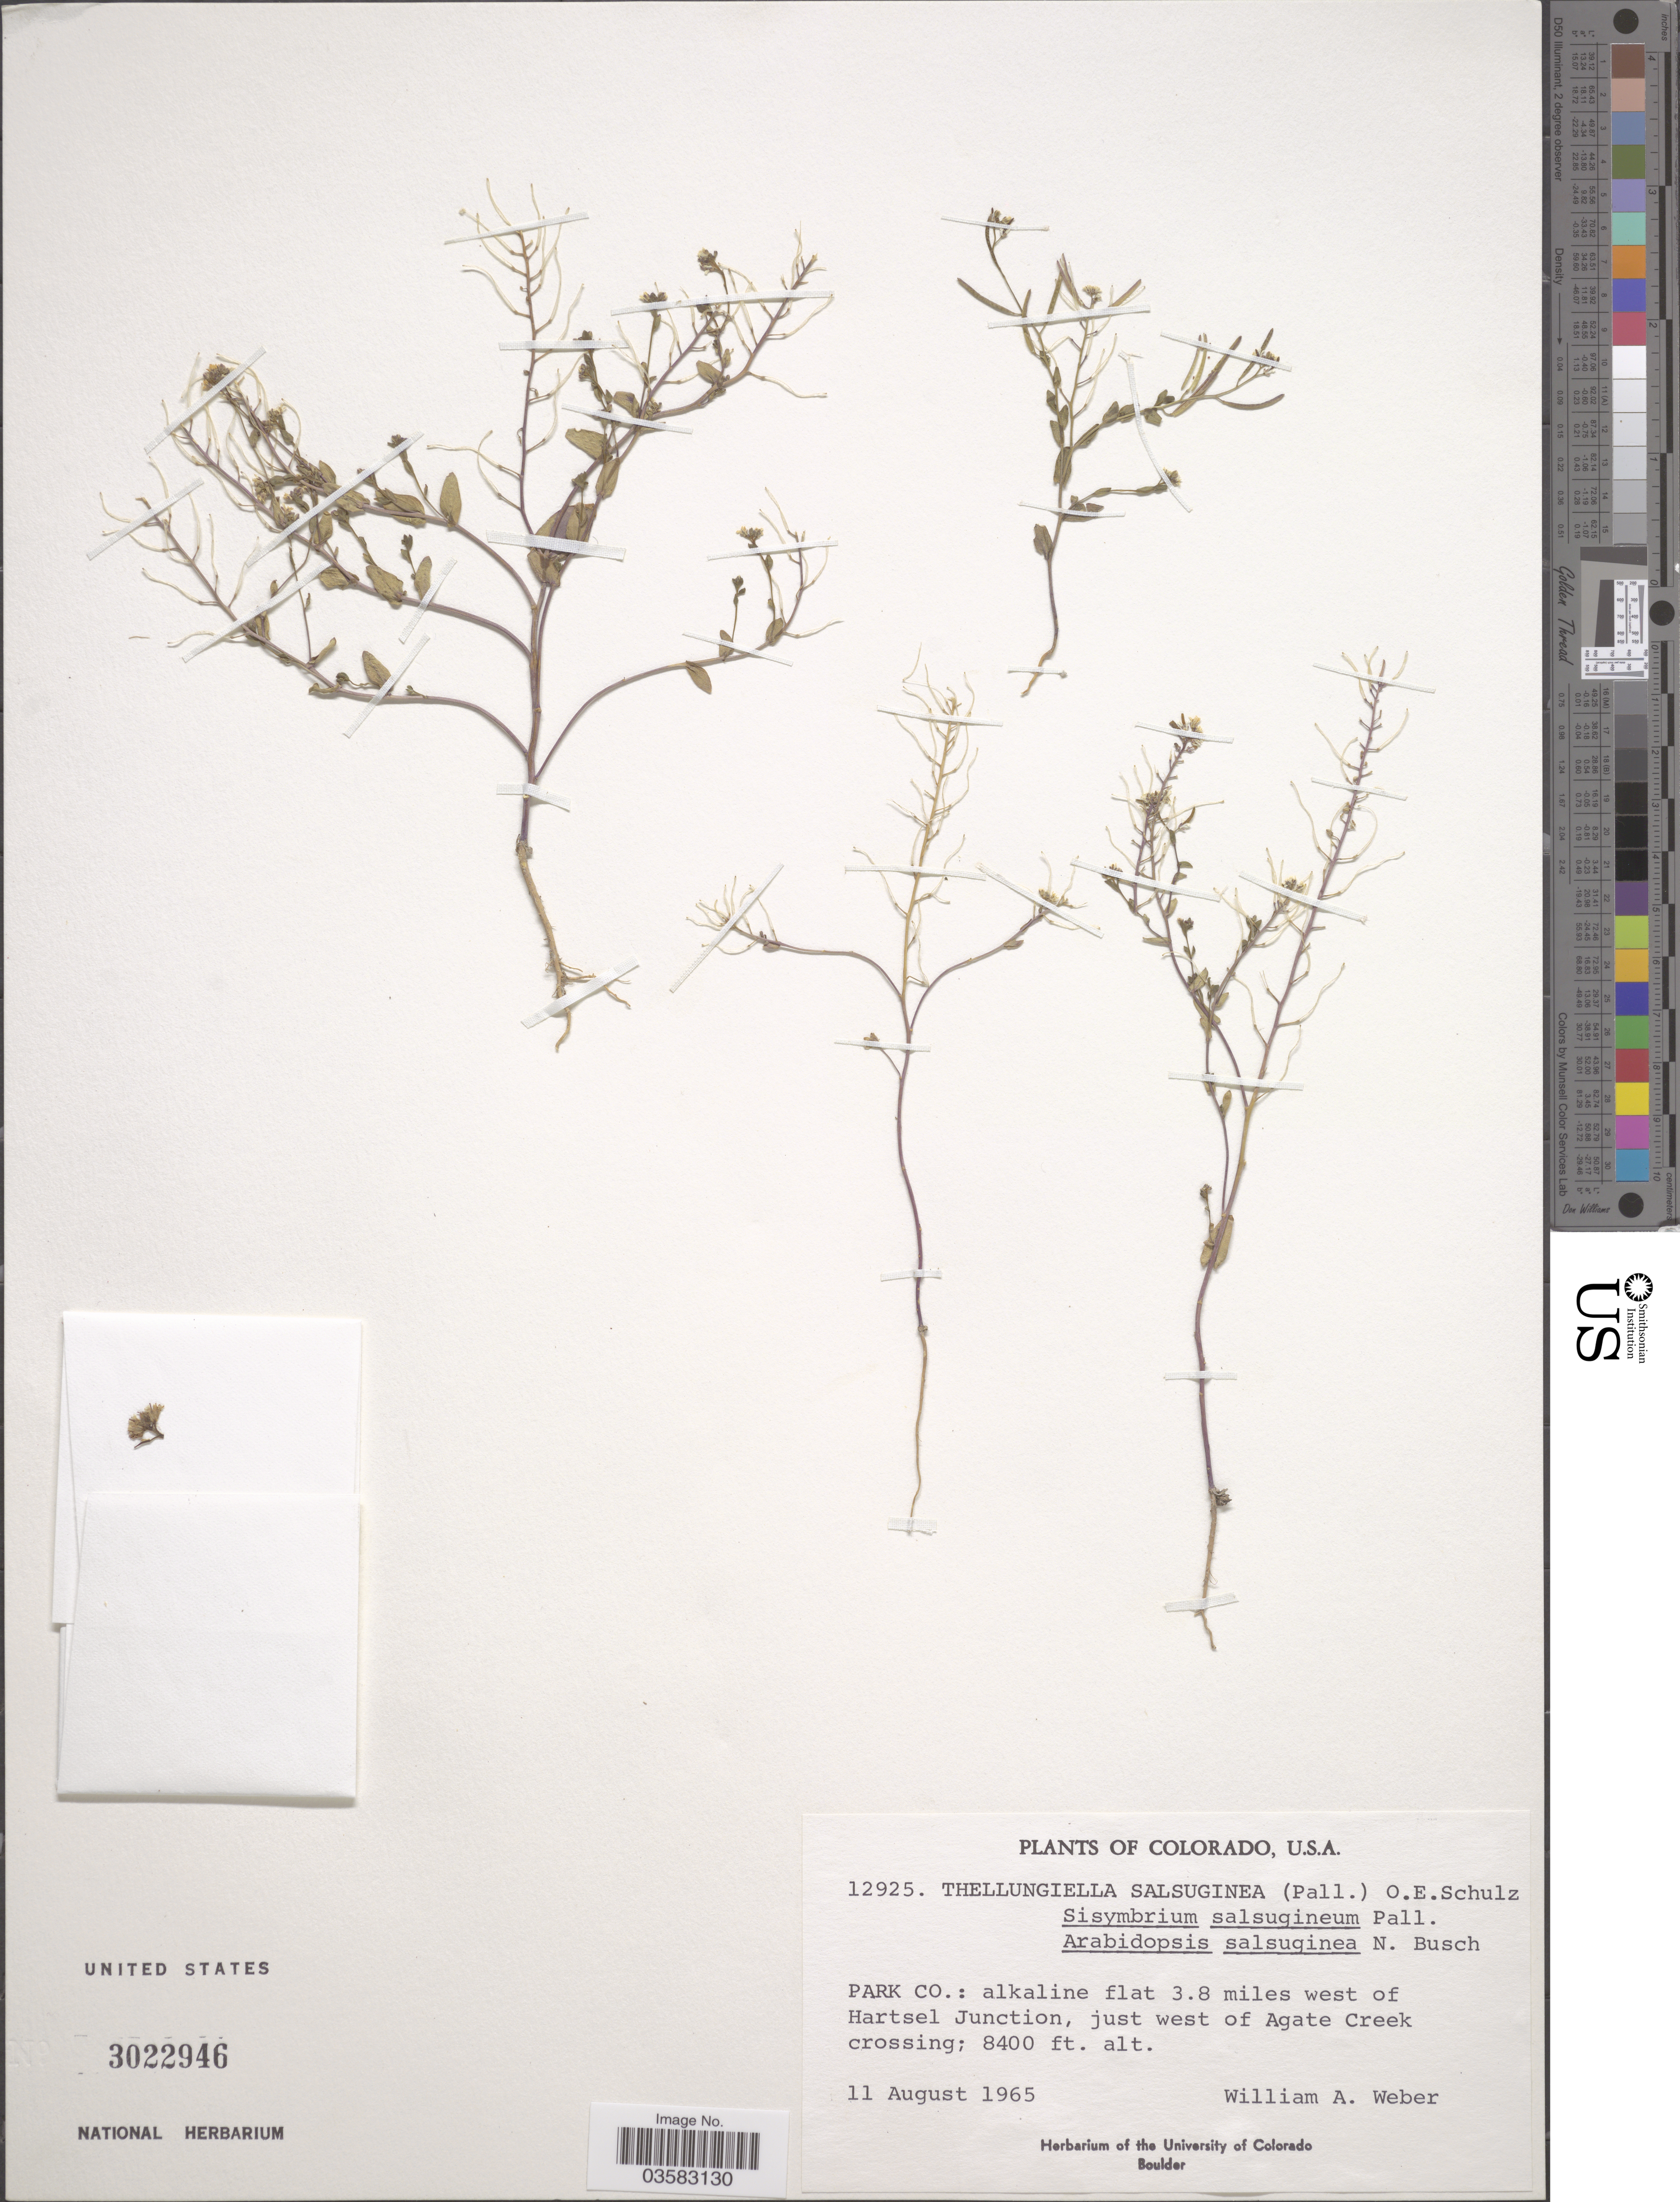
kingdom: Plantae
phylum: Tracheophyta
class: Magnoliopsida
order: Brassicales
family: Brassicaceae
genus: Sisymbrium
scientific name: Sisymbrium salsugineum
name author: Pall.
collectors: W. A. Weber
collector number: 12925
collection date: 1965-08-11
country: United States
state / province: Colorado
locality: Park Co.: alkaline flat 3.8 miles west of Hartsel Junction, just west of Agate Creek crossing.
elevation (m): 2560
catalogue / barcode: US 3022946